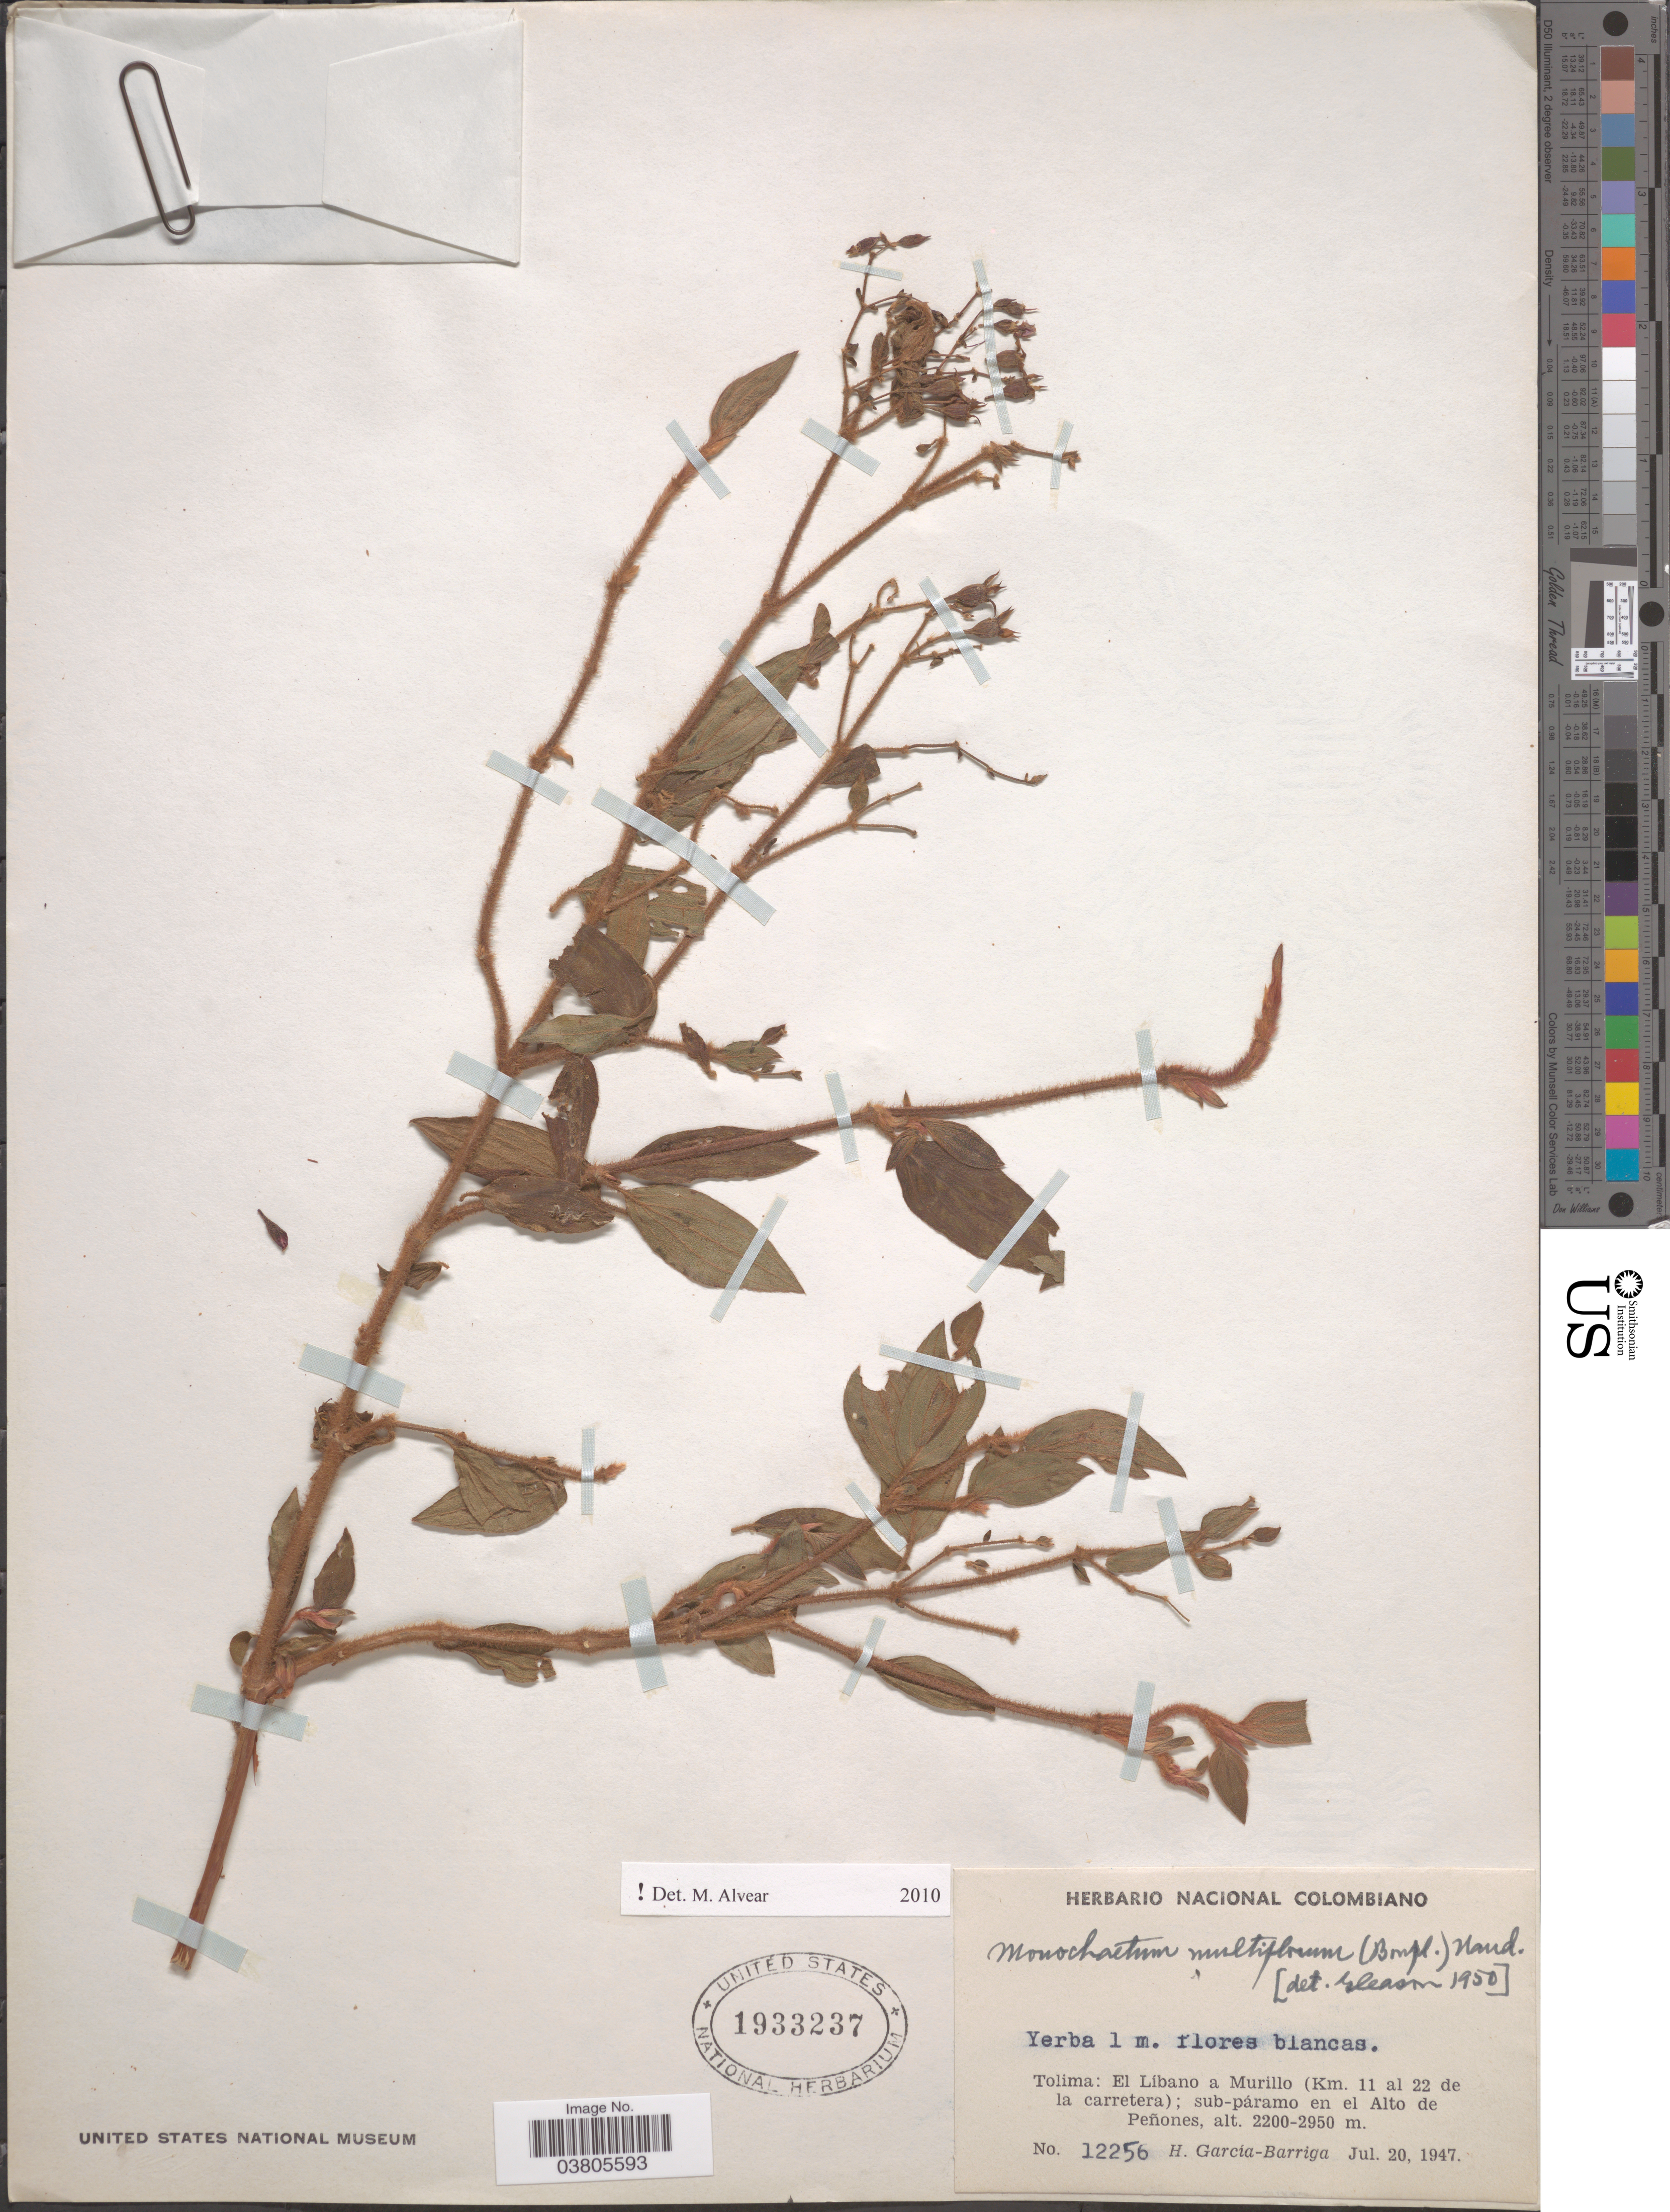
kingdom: Plantae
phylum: Tracheophyta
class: Magnoliopsida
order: Myrtales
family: Melastomataceae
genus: Monochaetum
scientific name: Monochaetum multiflorum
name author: (Bonpl.) Naudin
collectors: H. García Barriga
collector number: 12256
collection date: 1947-07-20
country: Colombia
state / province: Tolima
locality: El Líbano a Murillo (Km. 11 al 22 de la carretera); sub-páramo en el Alto de Peñones.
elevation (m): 2200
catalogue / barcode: US 1933237